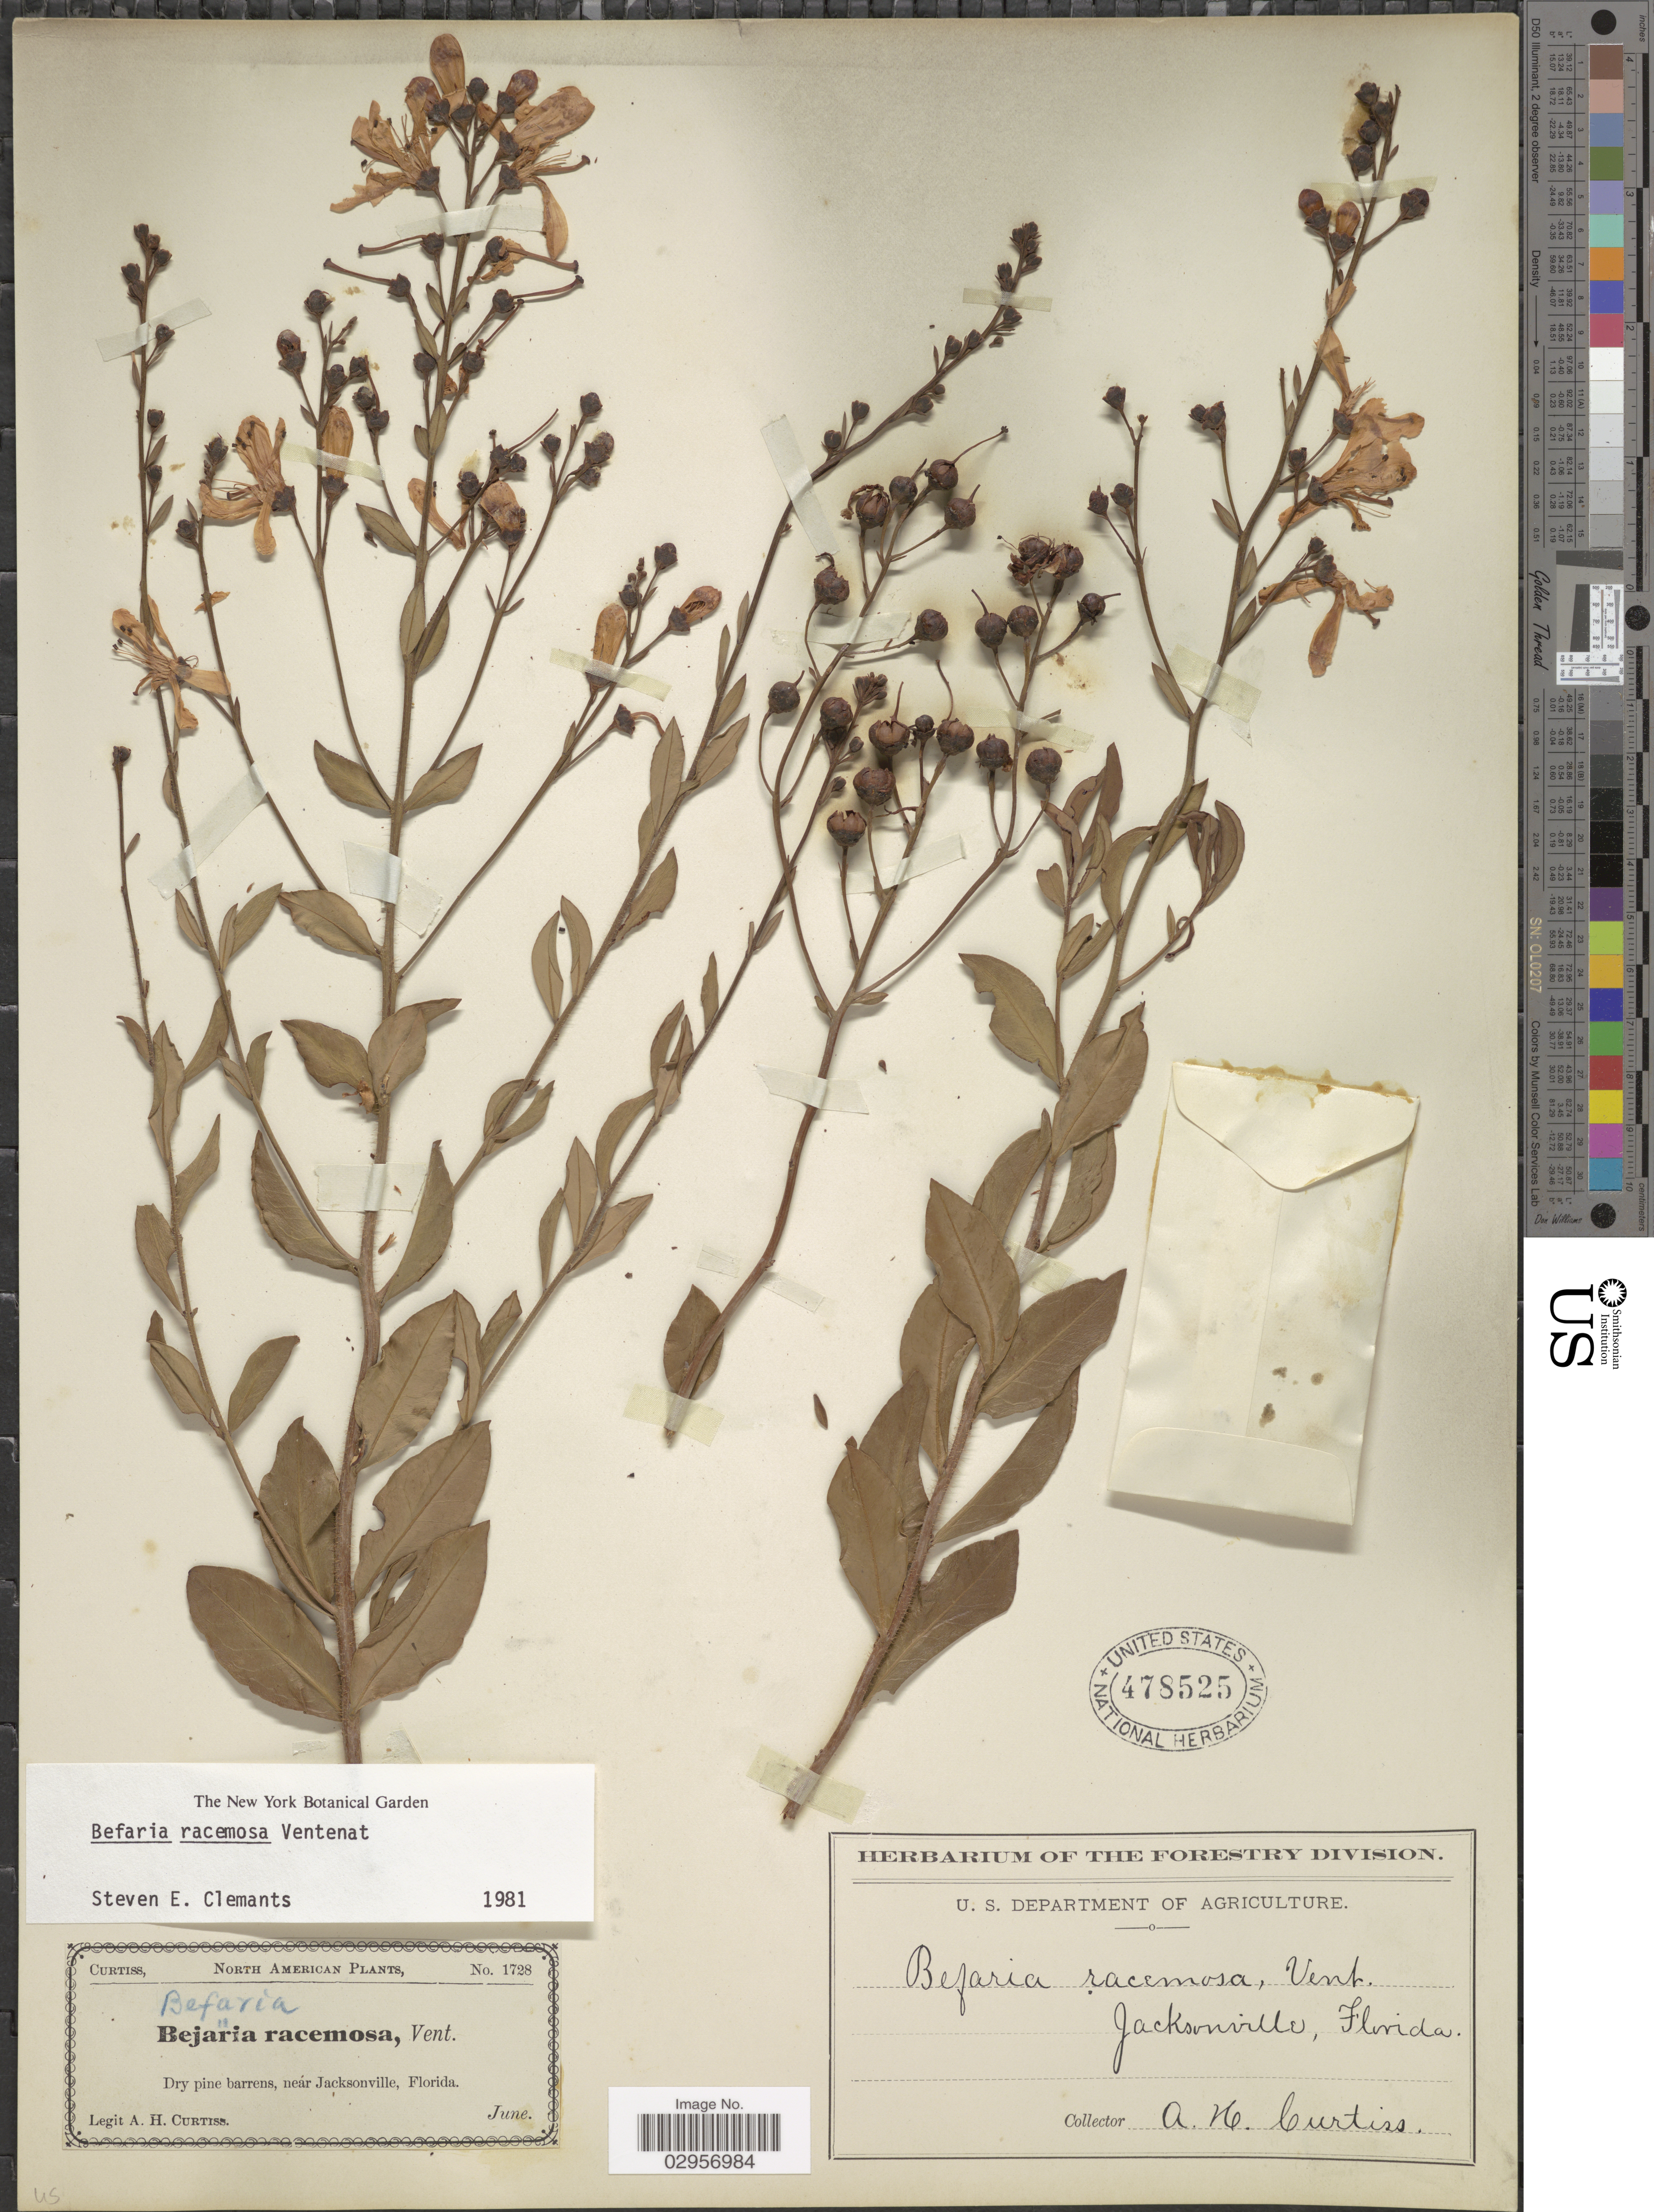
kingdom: Plantae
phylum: Tracheophyta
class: Magnoliopsida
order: Ericales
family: Ericaceae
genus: Bejaria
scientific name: Bejaria racemosa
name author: Vent.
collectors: A. H. Curtiss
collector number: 1728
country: United States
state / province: Florida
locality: Dry pine barrens, near Jacksonville, Florida.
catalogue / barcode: US 478525